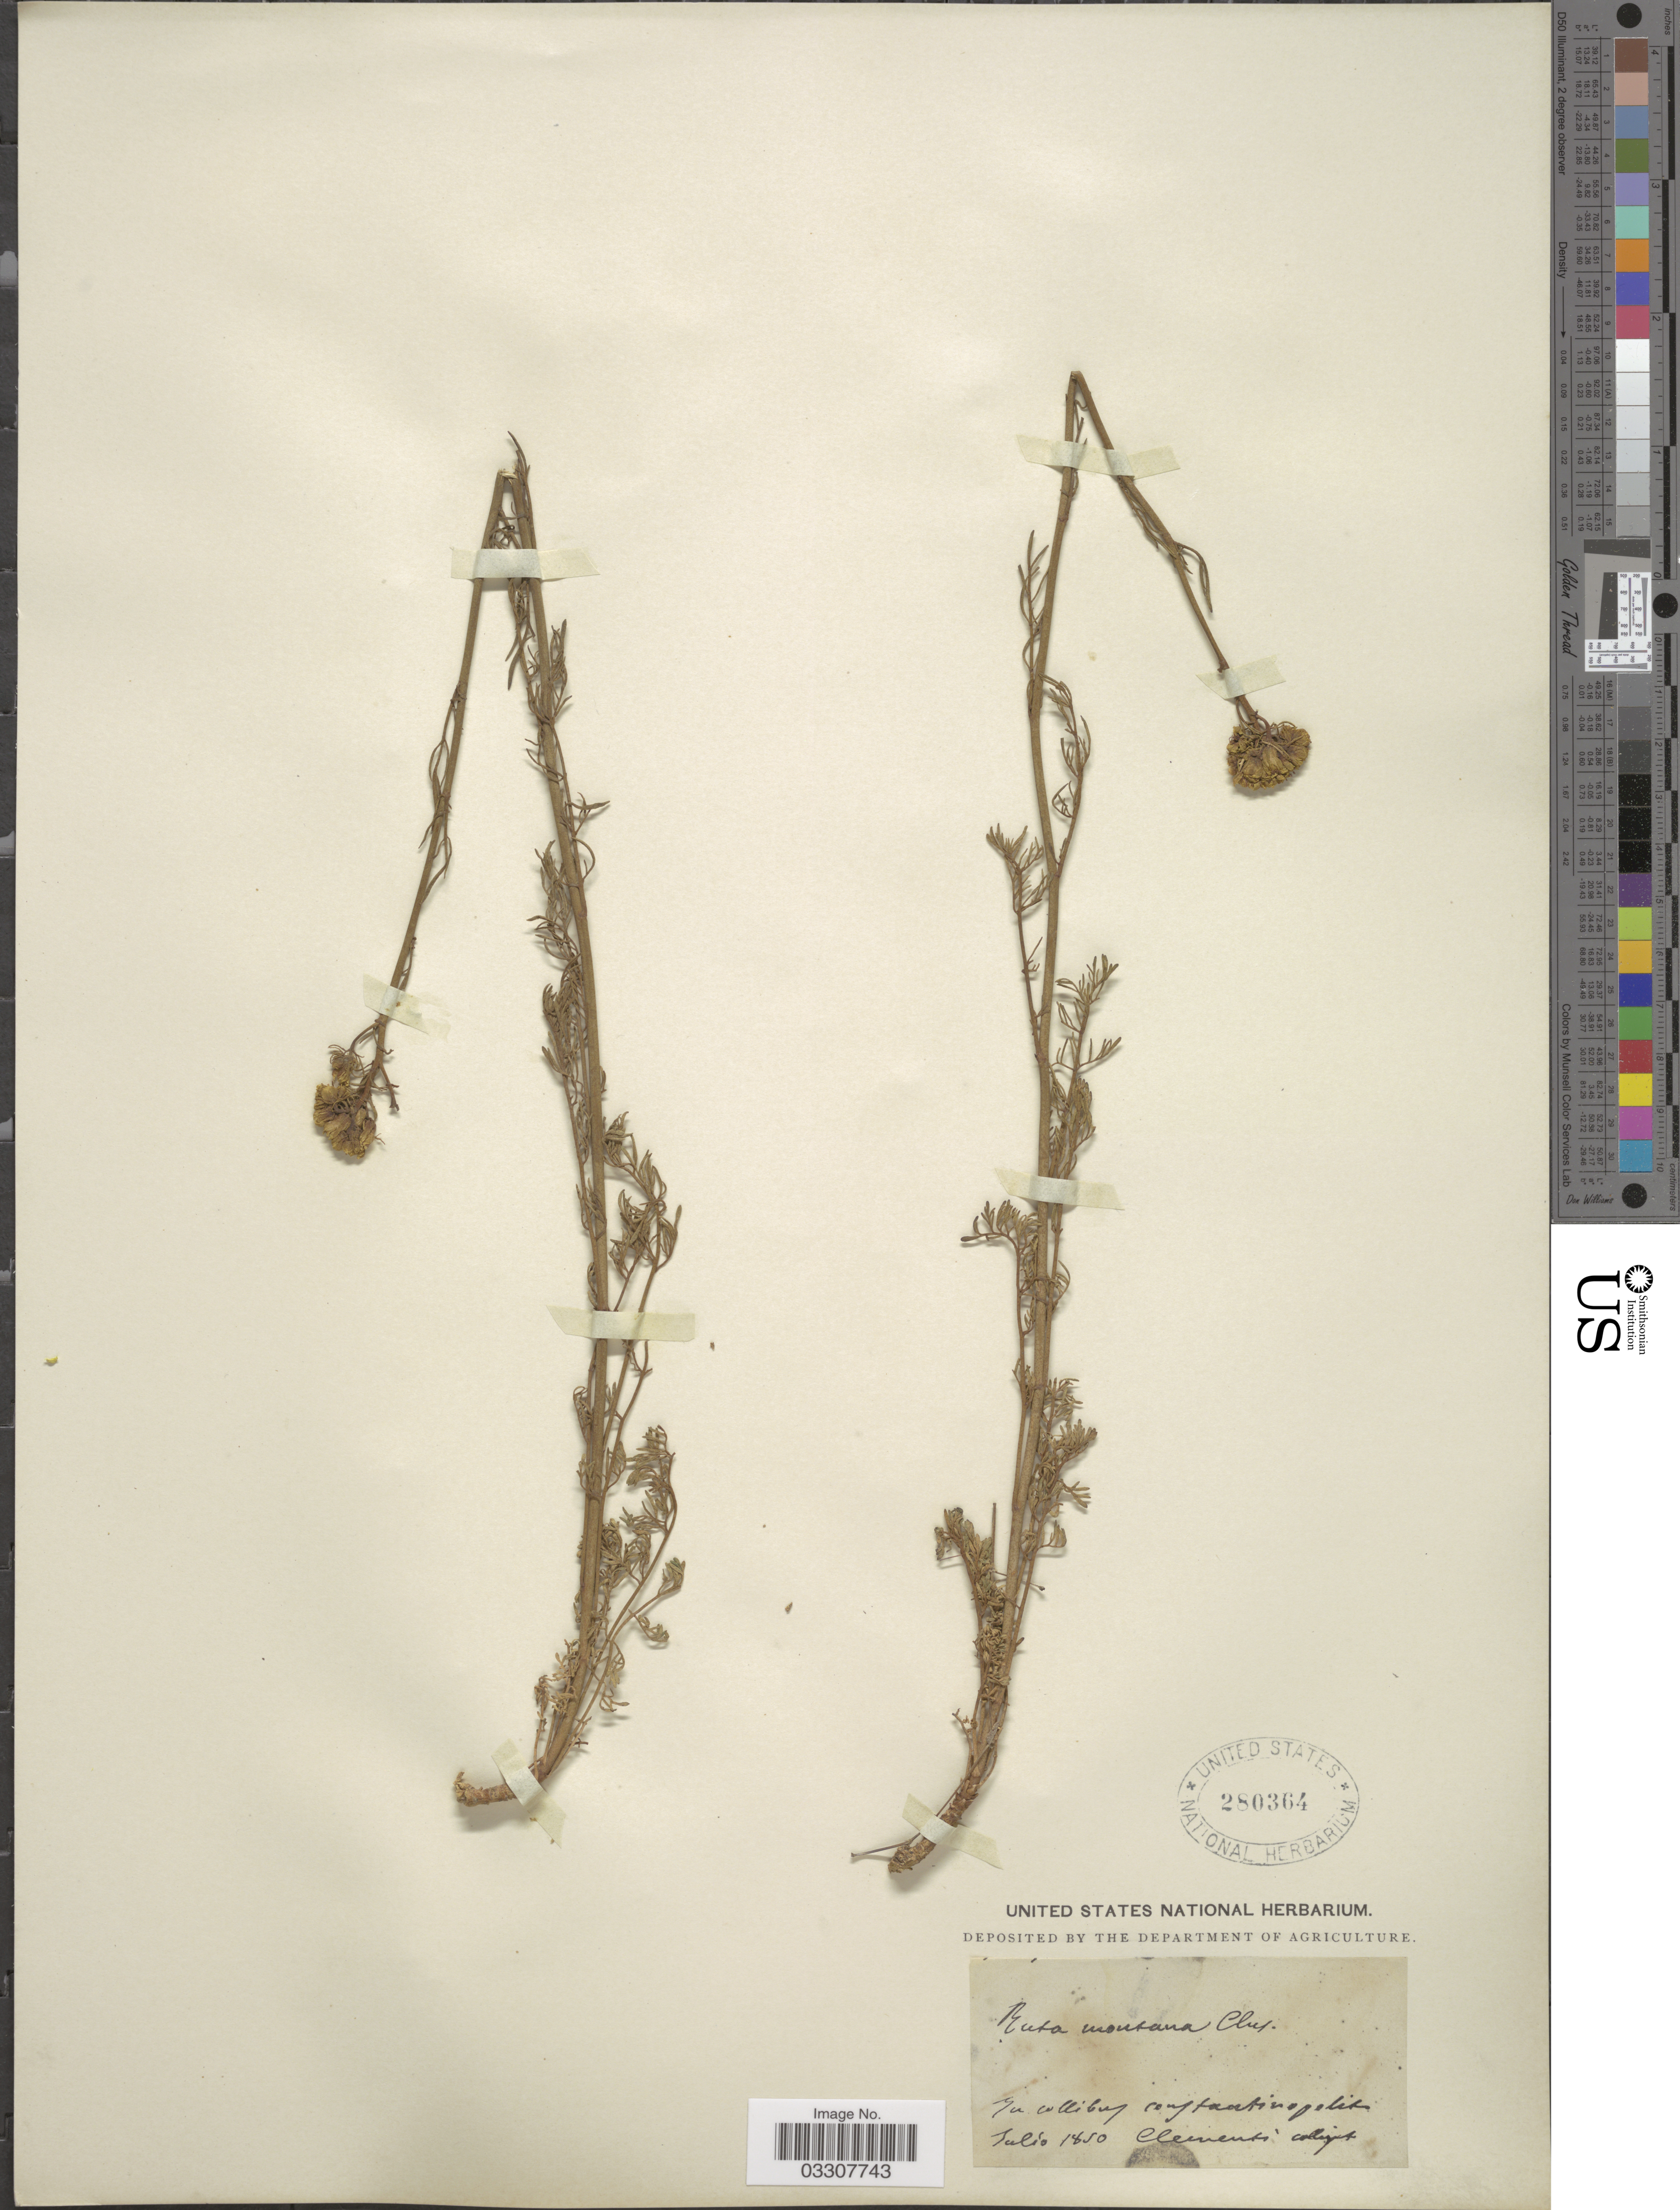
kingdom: Plantae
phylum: Tracheophyta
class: Magnoliopsida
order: Sapindales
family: Rutaceae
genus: Ruta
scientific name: Ruta montana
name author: (L.) L.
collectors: -. Clements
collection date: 1850-07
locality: In collibus auf Tantinopelit [interpreted].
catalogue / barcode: US 280364